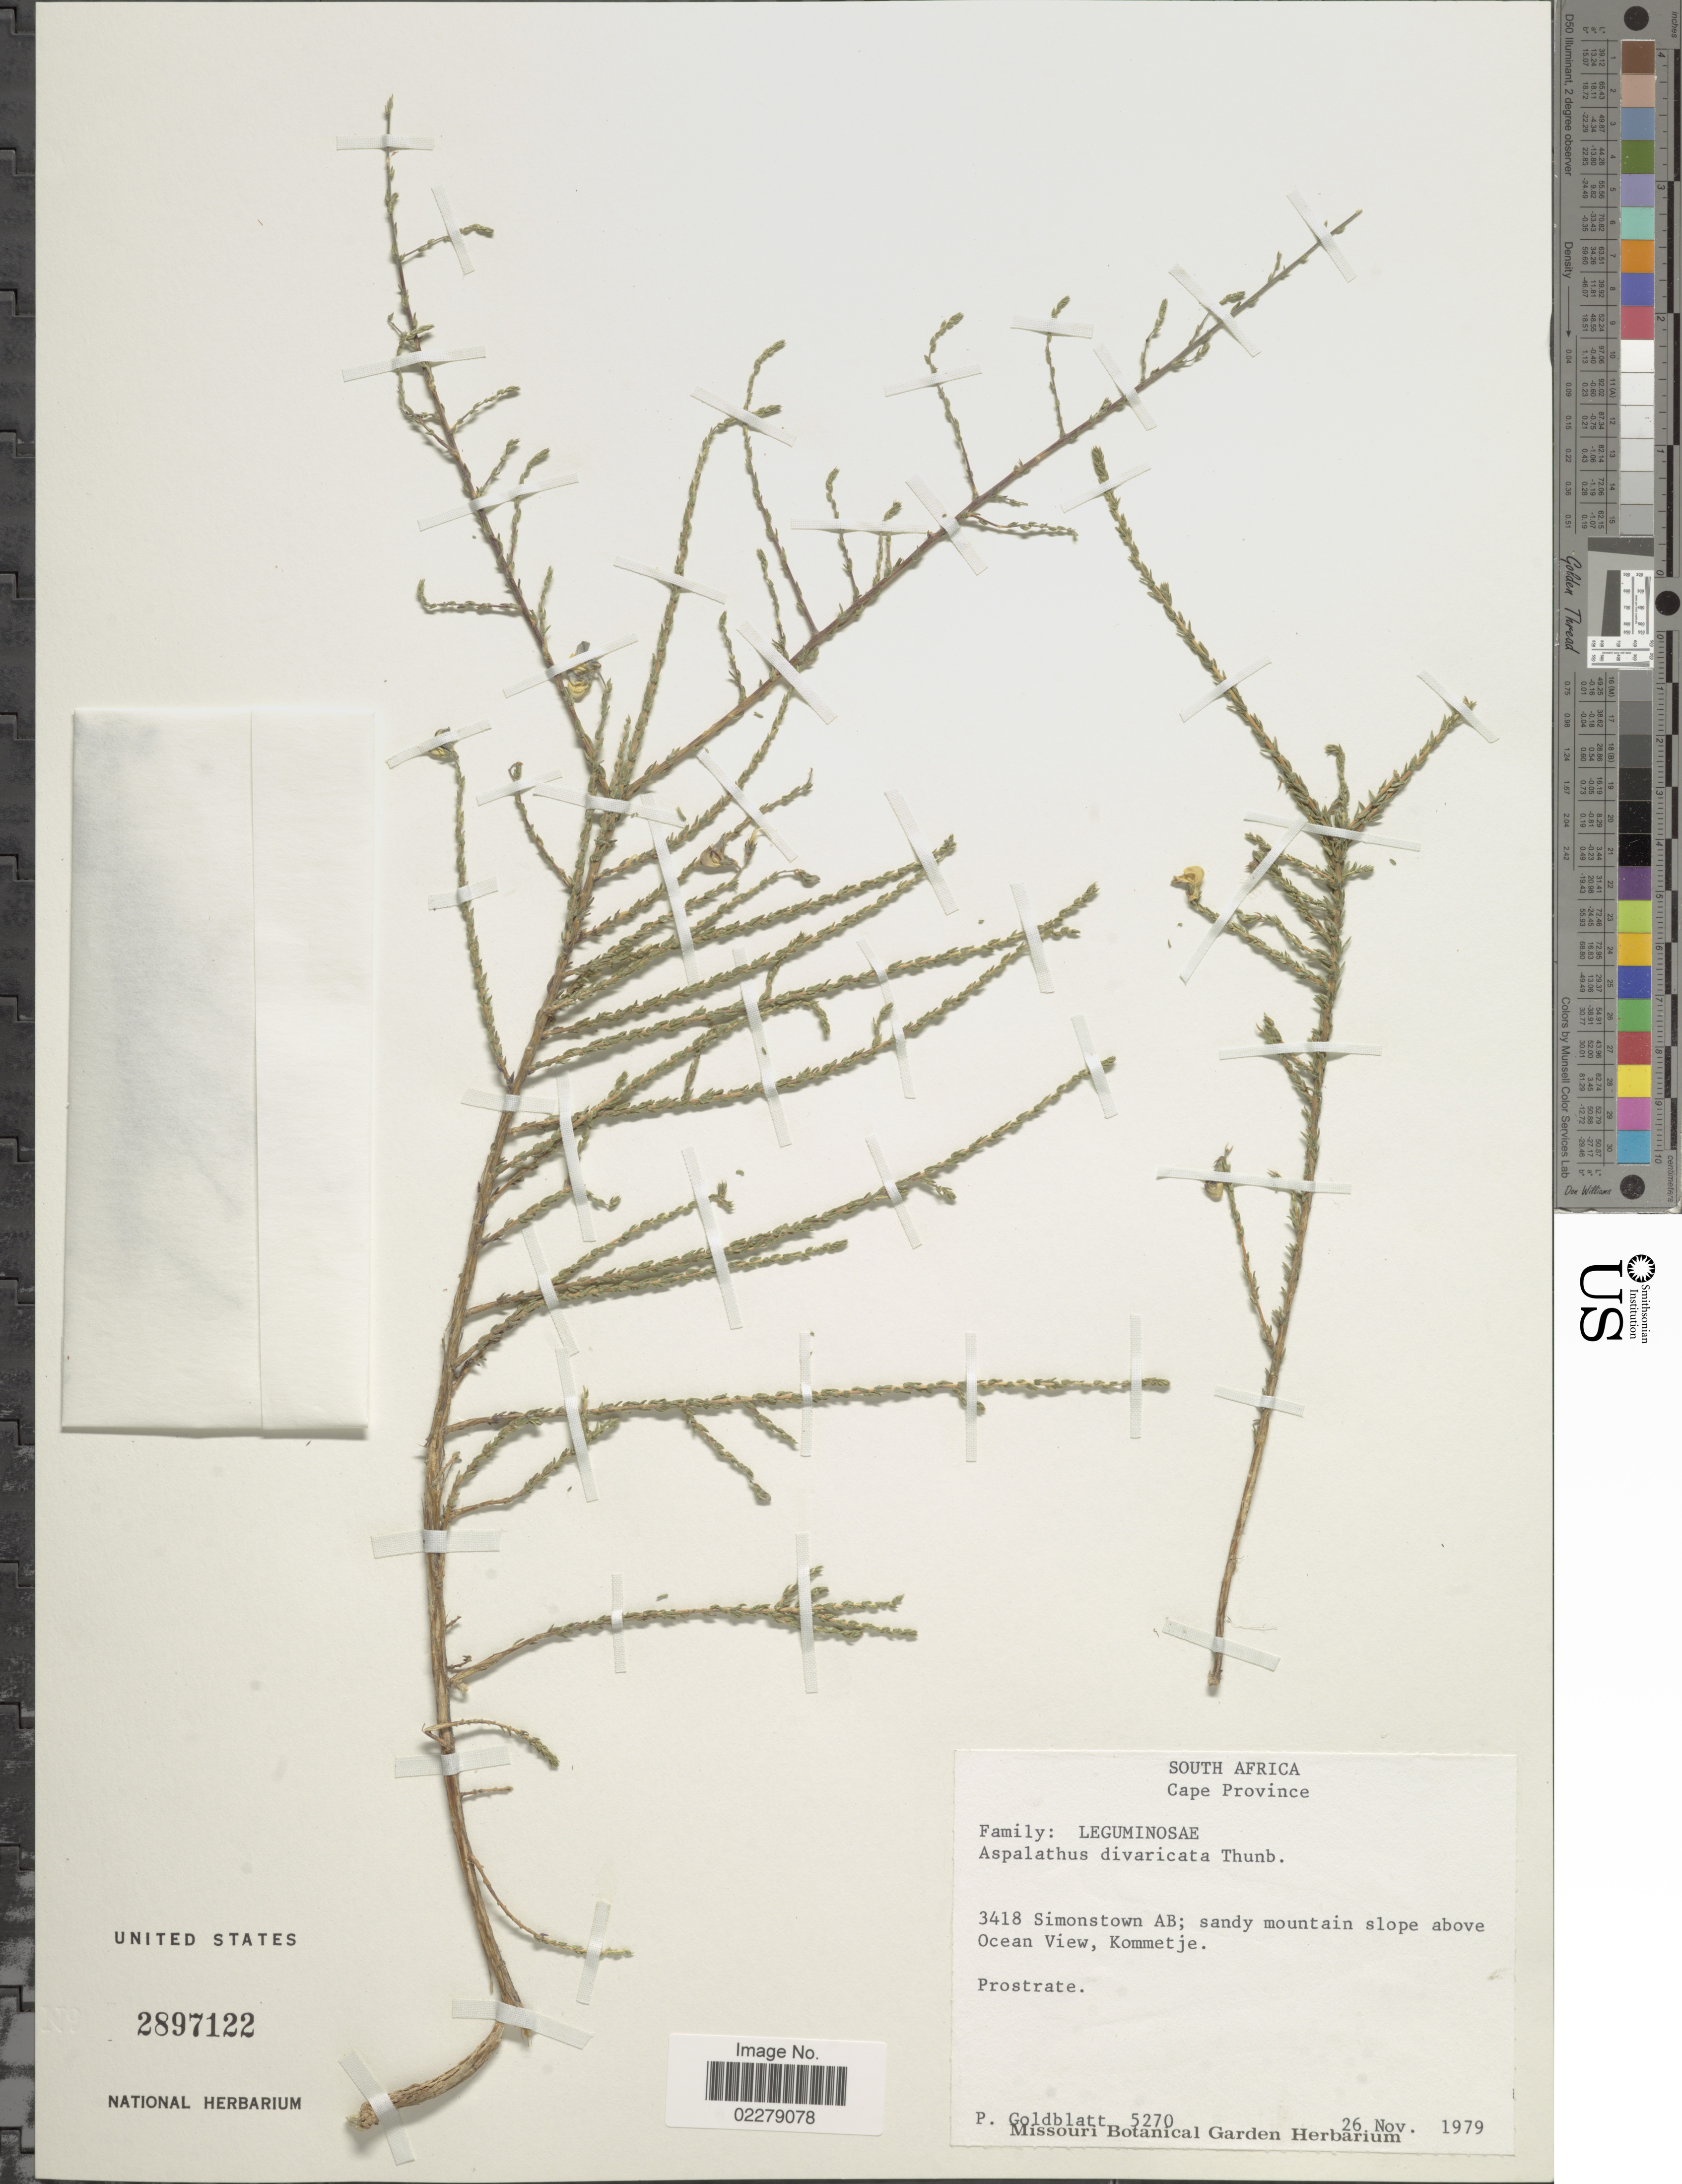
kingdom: Plantae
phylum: Tracheophyta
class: Magnoliopsida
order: Fabales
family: Fabaceae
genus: Aspalathus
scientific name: Aspalathus divaricata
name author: Thunb.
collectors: P. Goldblatt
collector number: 5270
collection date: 1979-11-26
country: South Africa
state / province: Western Cape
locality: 3418 Simonstown AB; sandy mountain slope above Ocean View, Kommetje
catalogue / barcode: US 2897122